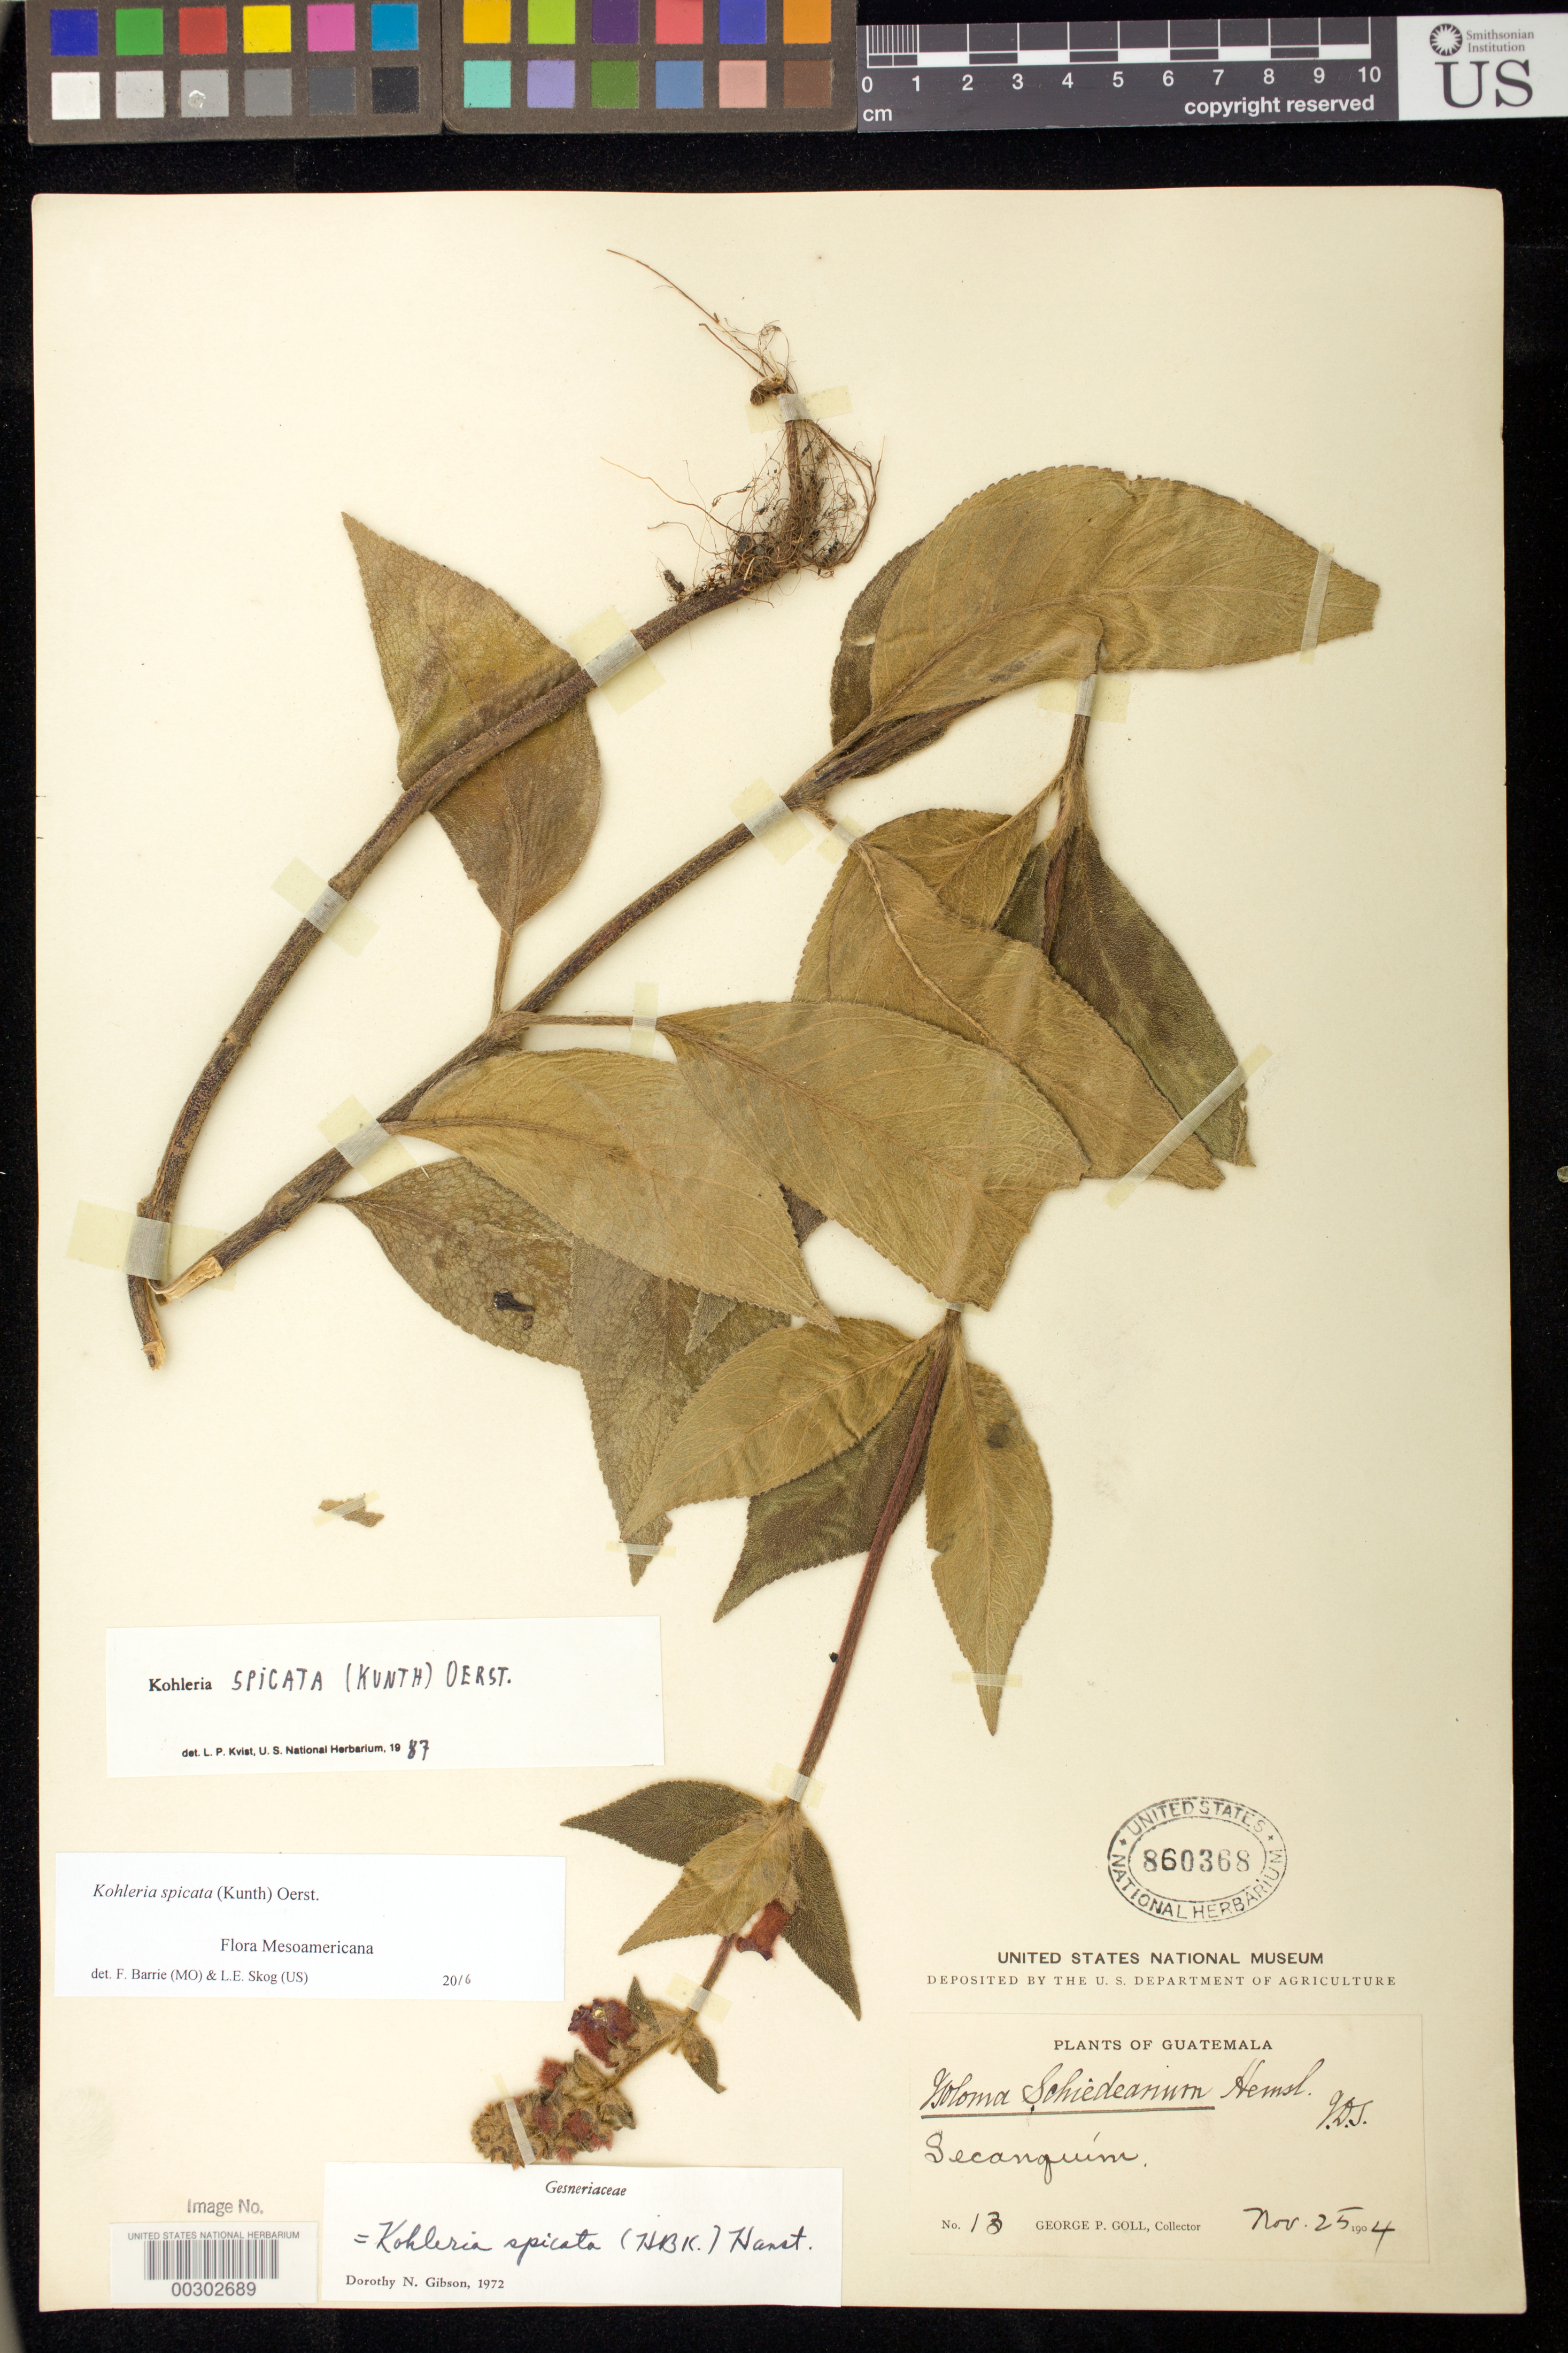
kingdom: Plantae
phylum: Tracheophyta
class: Magnoliopsida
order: Lamiales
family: Gesneriaceae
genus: Kohleria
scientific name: Kohleria spicata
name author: (Kunth) Oerst.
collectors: G. Goll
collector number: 13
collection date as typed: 25 Nov 1904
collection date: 1904-11-25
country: Guatemala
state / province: Alta Verapaz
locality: Secanquim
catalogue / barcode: US 860368